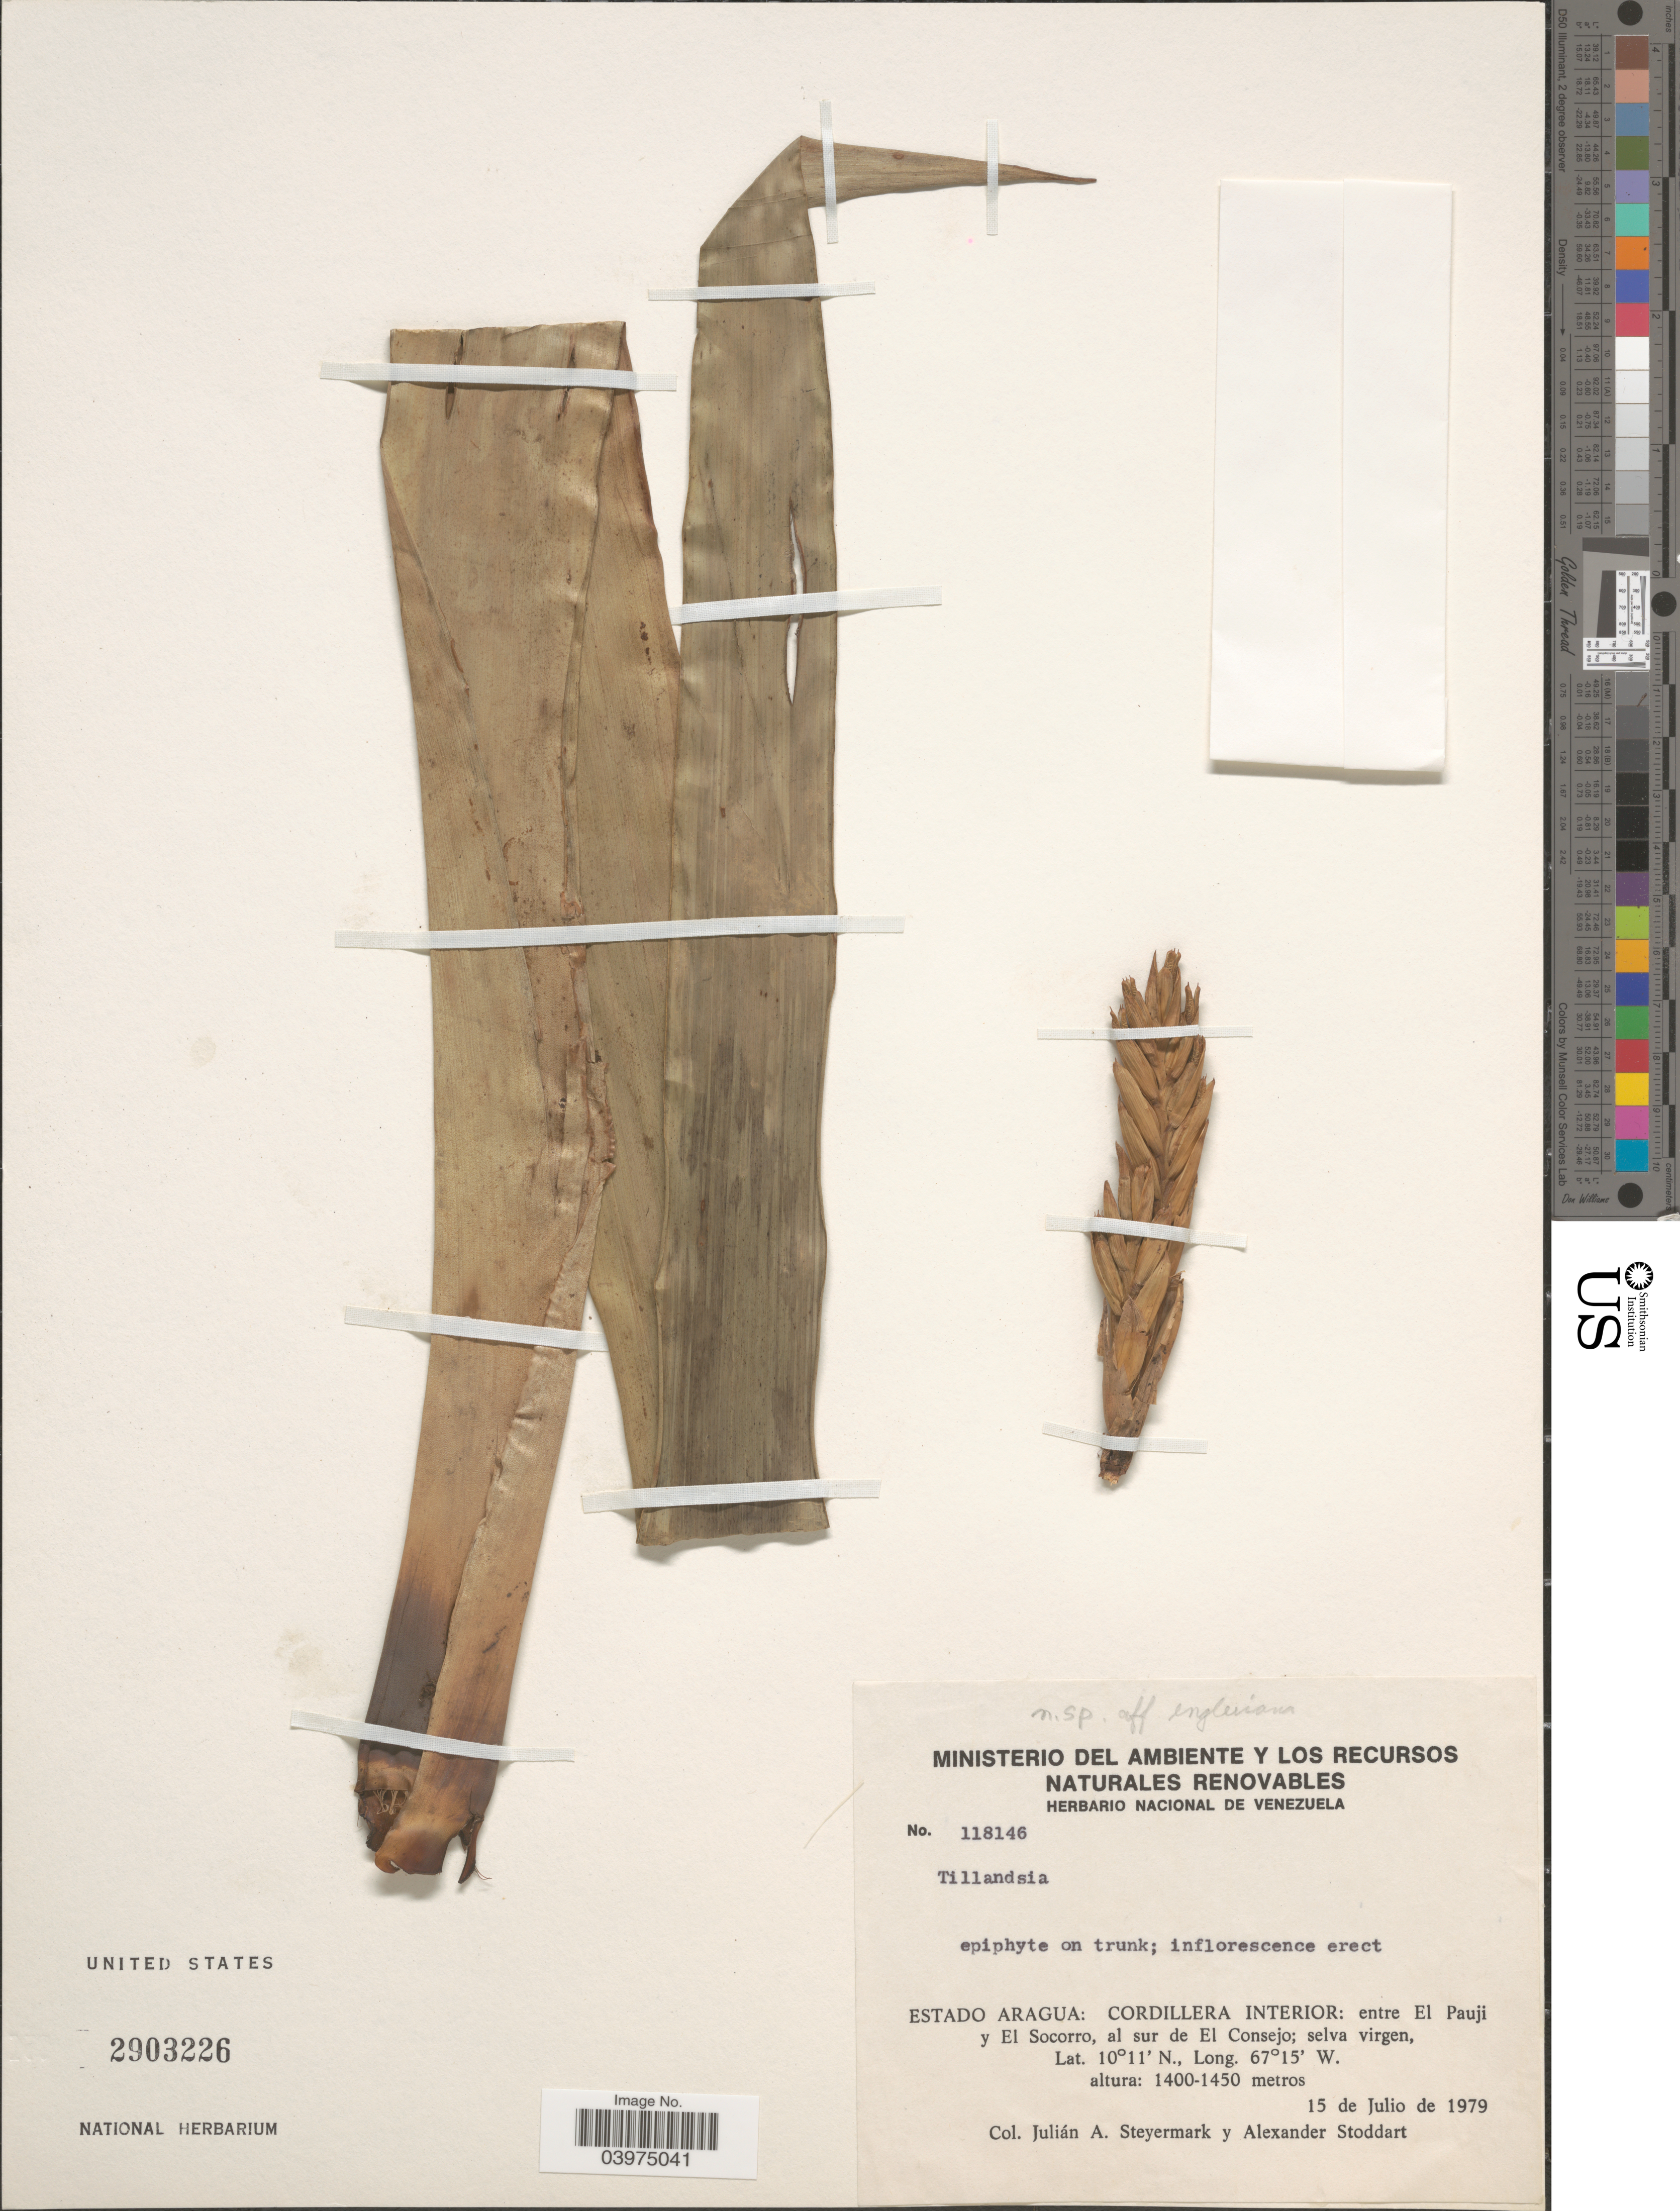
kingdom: Plantae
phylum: Tracheophyta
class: Liliopsida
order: Poales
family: Bromeliaceae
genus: Tillandsia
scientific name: Tillandsia sp.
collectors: J. Steyermark & A. Stoddart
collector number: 118146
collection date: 1979-07-15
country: Venezuela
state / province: Aragua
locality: Cordillera Interior: entre El Pauji y El Socorro, al sur de El Consejo; selva virgen.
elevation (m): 1400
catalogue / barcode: US 2903226